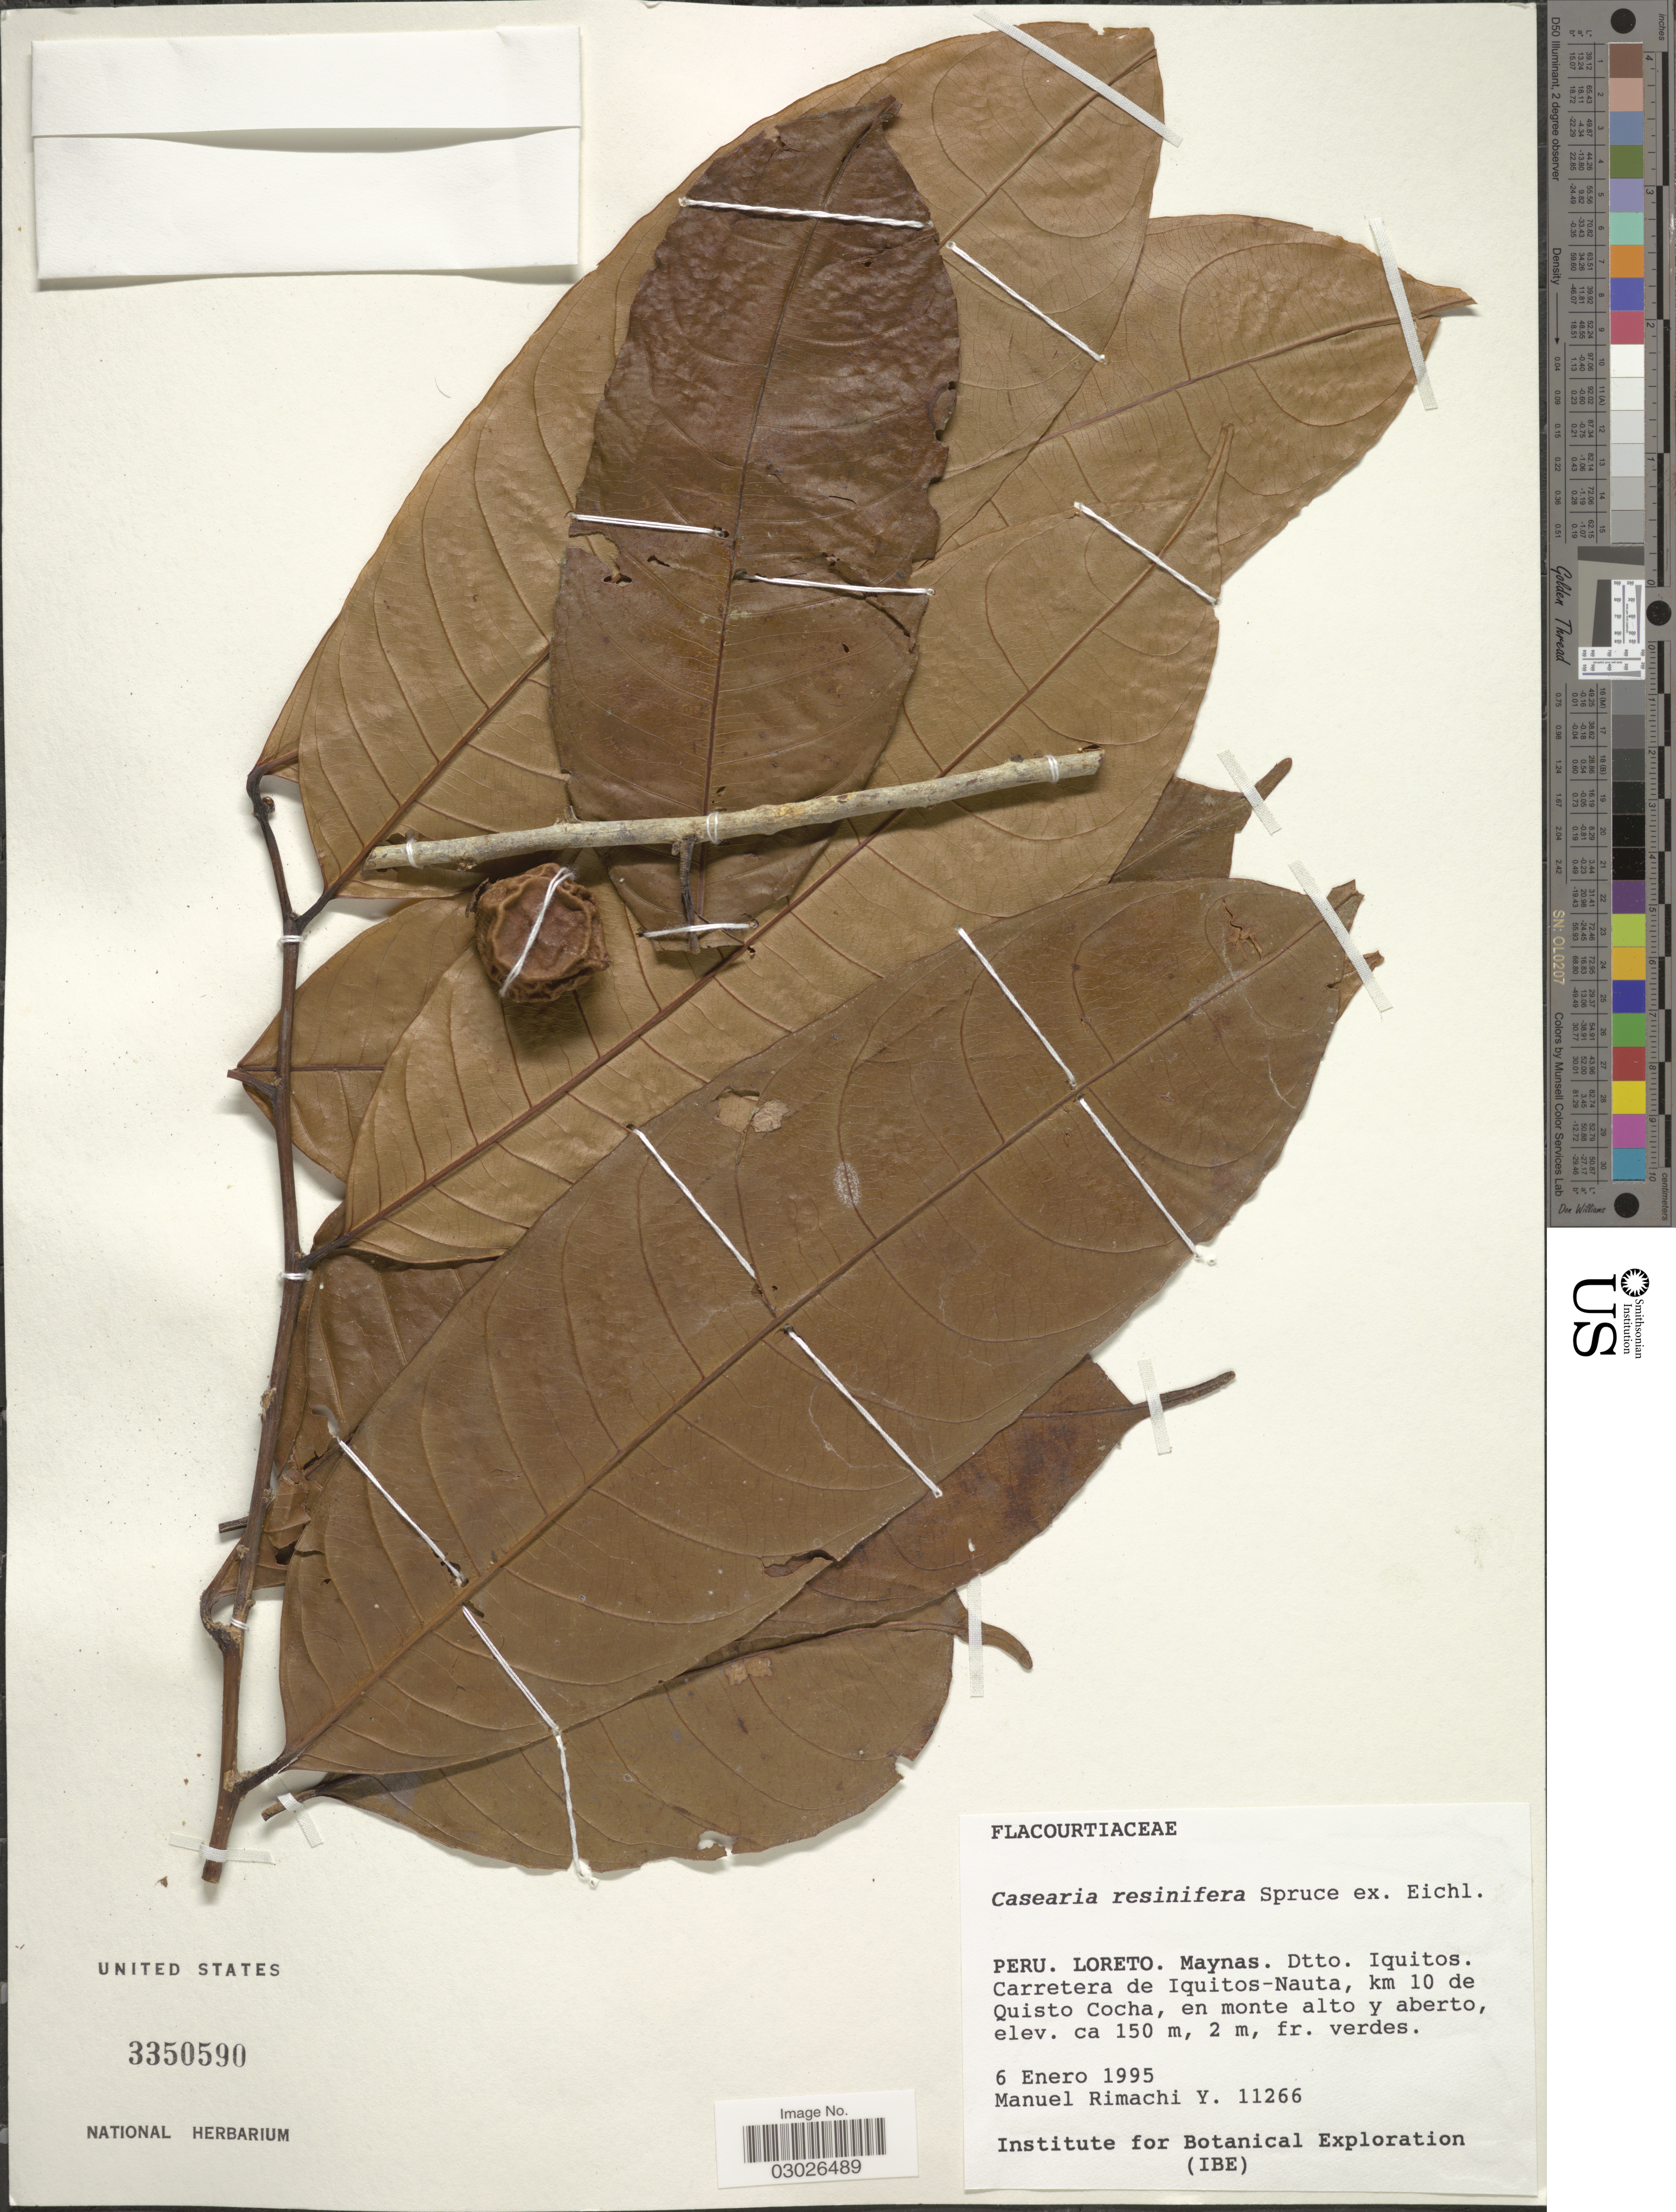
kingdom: Plantae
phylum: Tracheophyta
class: Magnoliopsida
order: Malpighiales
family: Salicaceae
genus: Casearia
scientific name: Casearia resinifera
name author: Spruce ex Eichler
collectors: M. Rimachi Y.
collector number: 11266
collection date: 1995-01-06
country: Peru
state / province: Loreto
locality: Maynas, Dtto. Iquitos, Carretera de Iquitos-Nauta, km 10 de Quisto Cocha, en monte alto y aberto.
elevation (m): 150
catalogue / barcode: US 3350590